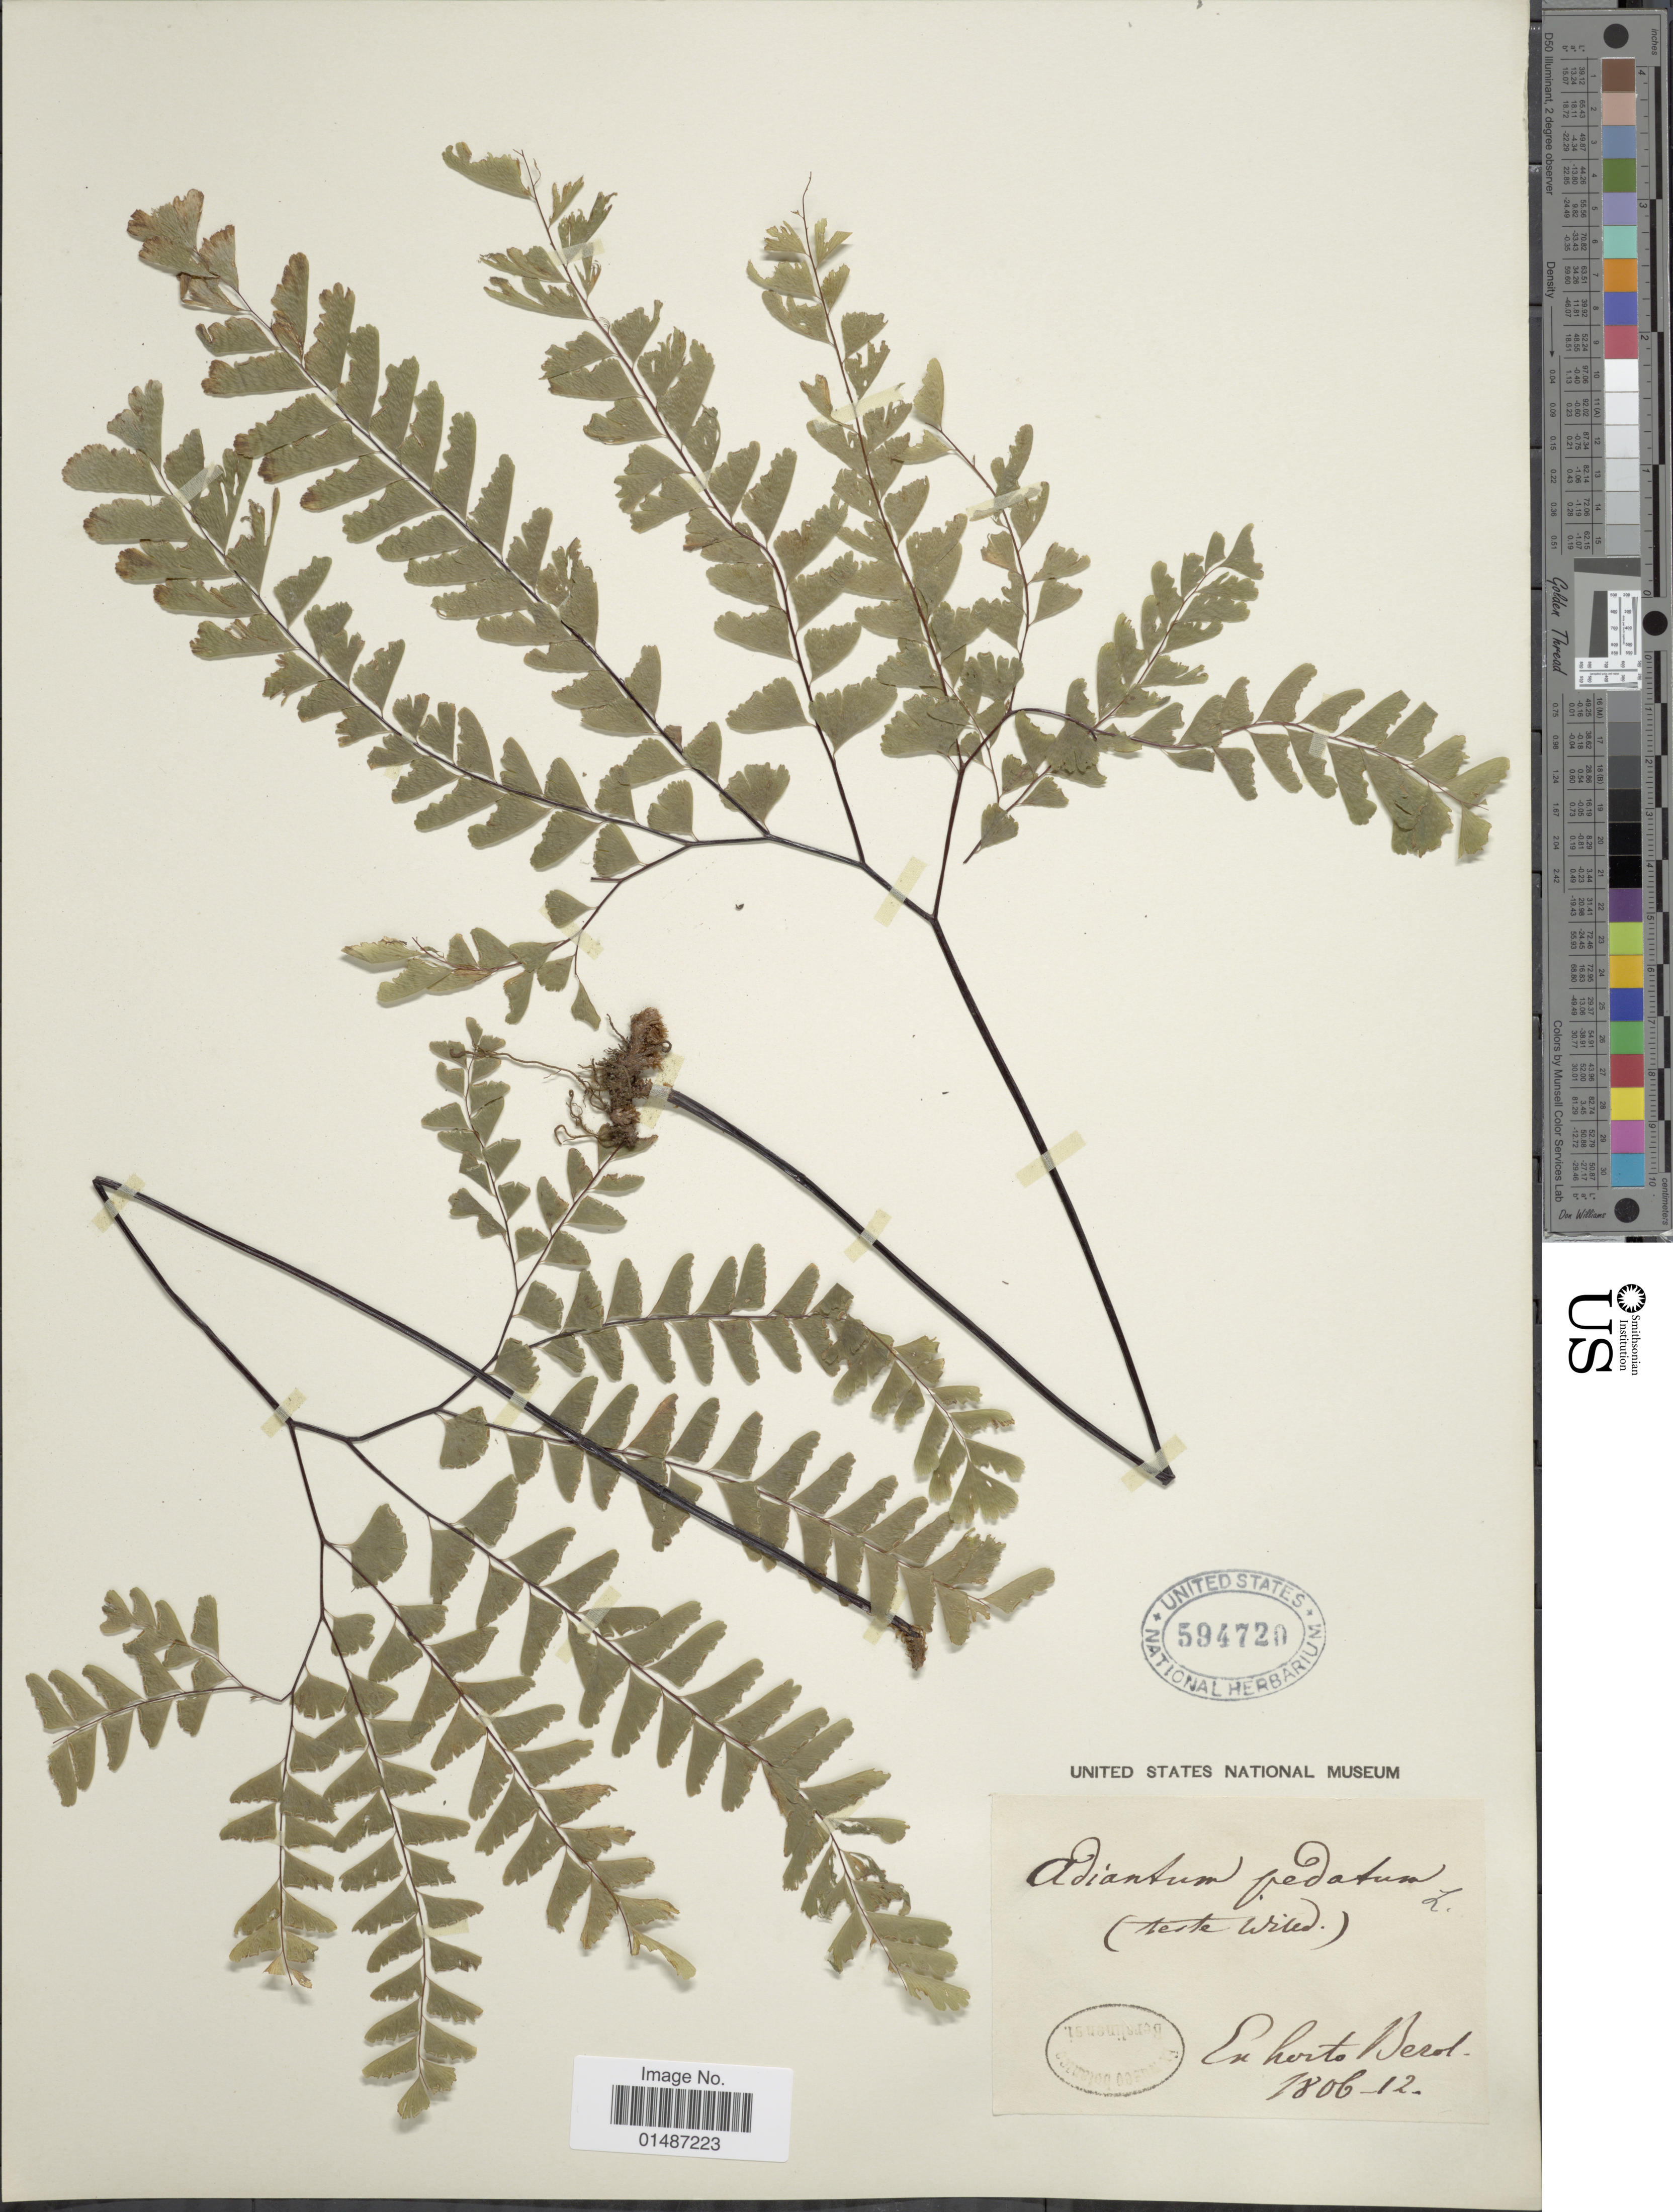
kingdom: Plantae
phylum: Tracheophyta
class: Polypodiopsida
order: Polypodiales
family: Pteridaceae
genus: Adiantum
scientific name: Adiantum pedatum var. pedatum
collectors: ex Museo Botanico Berolinensi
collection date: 1806/1812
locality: Ex horto Berol.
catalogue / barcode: US 594720